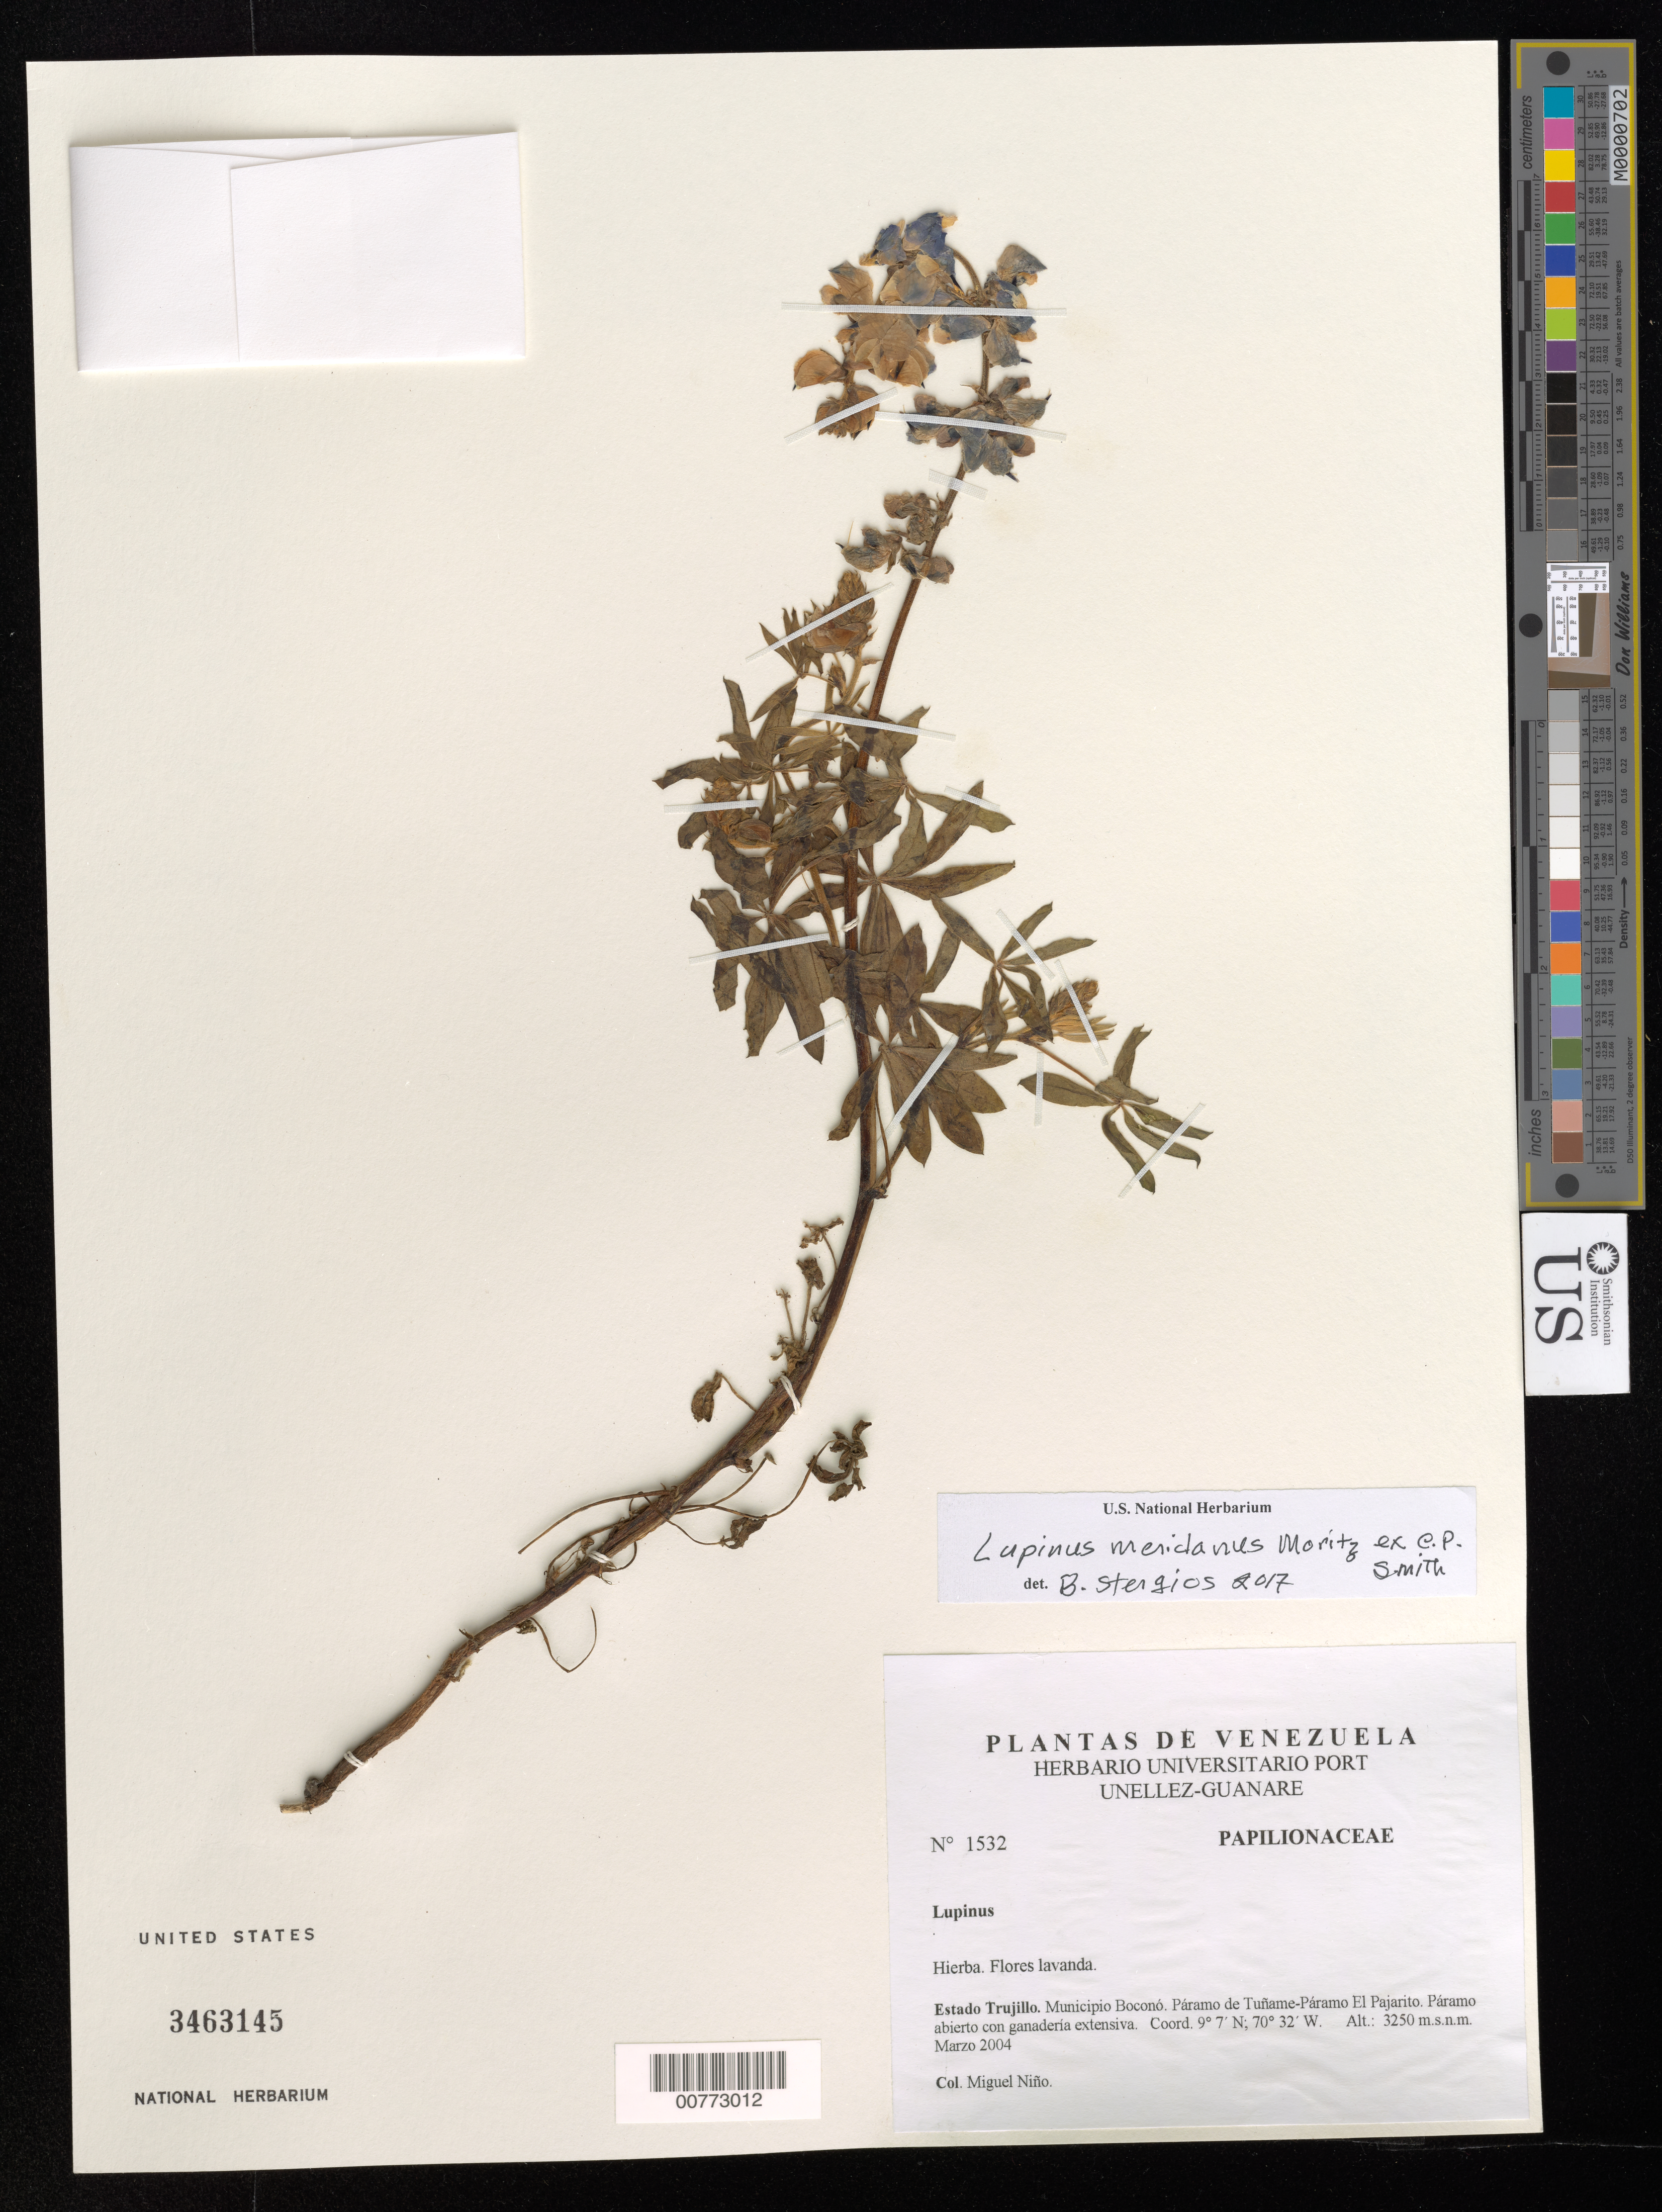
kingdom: Plantae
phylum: Tracheophyta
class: Magnoliopsida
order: Fabales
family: Fabaceae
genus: Lupinus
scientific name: Lupinus meridanus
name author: Moritz ex C.P. Sm.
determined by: Stergios, B. G.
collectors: S. M. Niño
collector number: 1532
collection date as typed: Mar 2004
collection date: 2004-03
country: Venezuela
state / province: Trujillo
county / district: Boconó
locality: Páramo de Tuñame - Páramo El Pajarito.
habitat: Páramo abierto con ganadería extensiva.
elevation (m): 3250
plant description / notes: PORT, US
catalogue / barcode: US 3463145